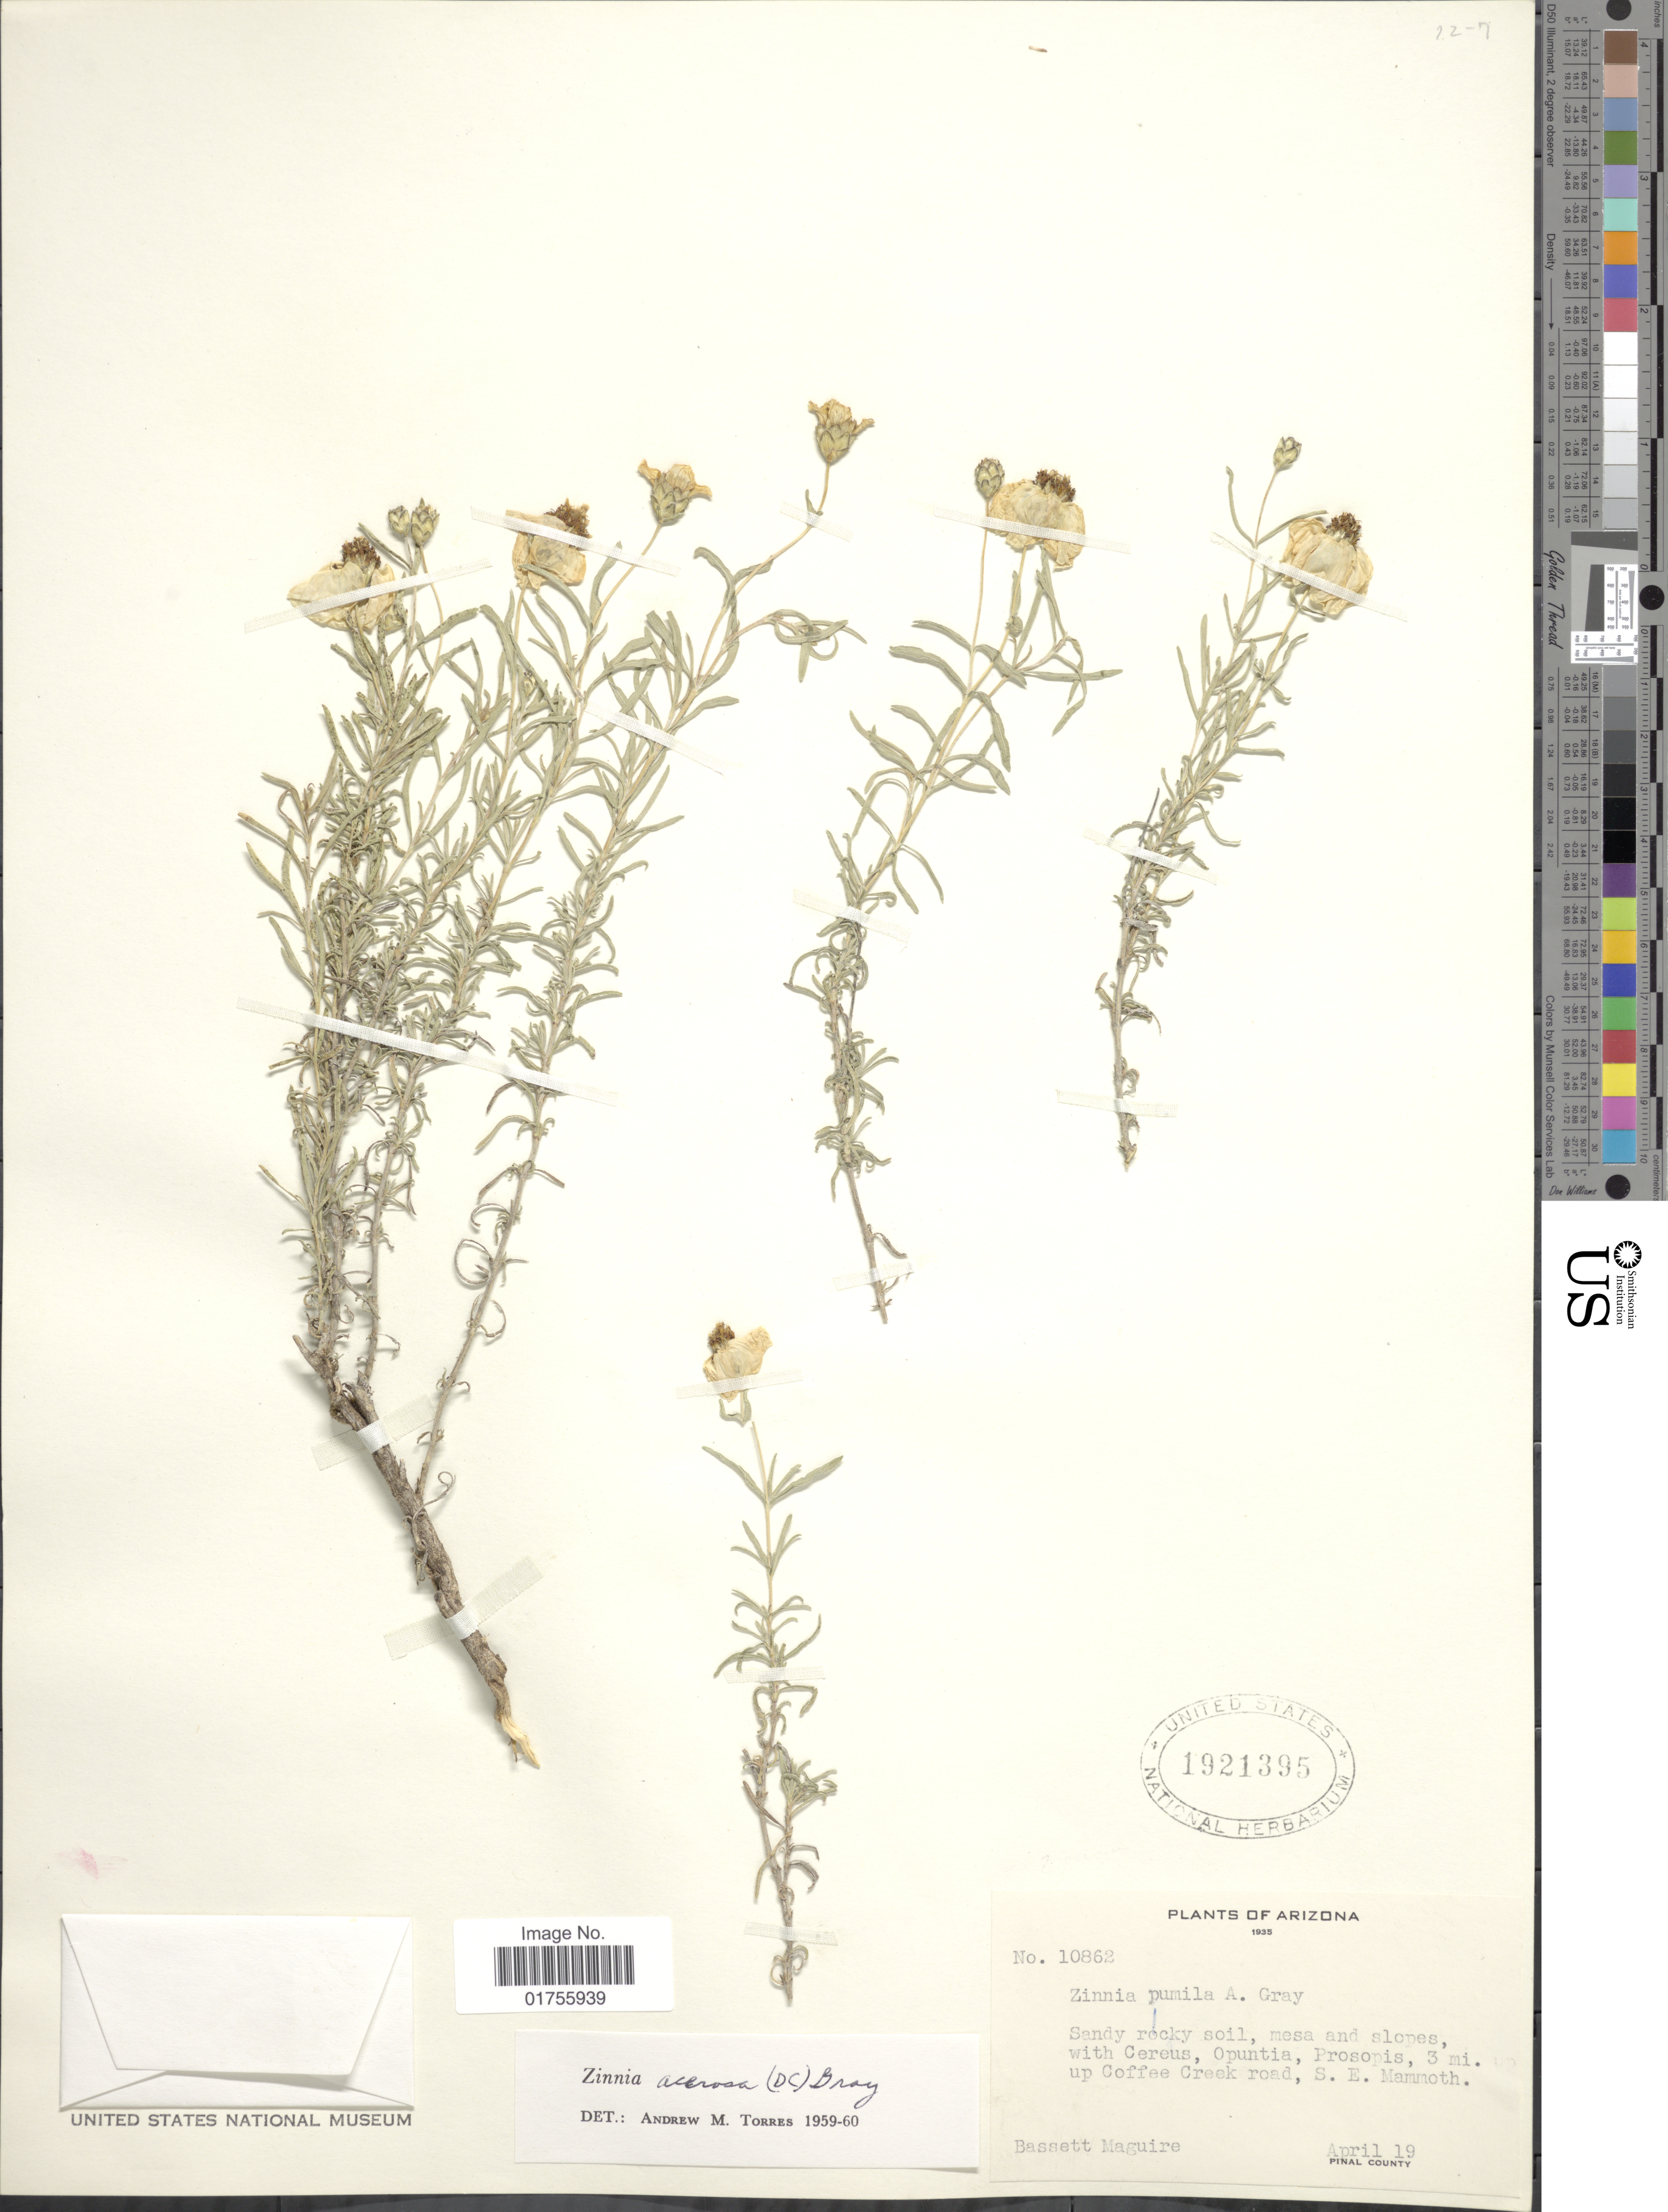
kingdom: Plantae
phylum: Tracheophyta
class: Magnoliopsida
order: Asterales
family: Asteraceae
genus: Zinnia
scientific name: Zinnia acerosa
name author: (DC.) A. Gray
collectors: B. Maguire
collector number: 10862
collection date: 1935-04-19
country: United States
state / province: Arizona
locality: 3 lmi. up Coffee Creek road, S.E. Mammoth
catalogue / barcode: US 1921395